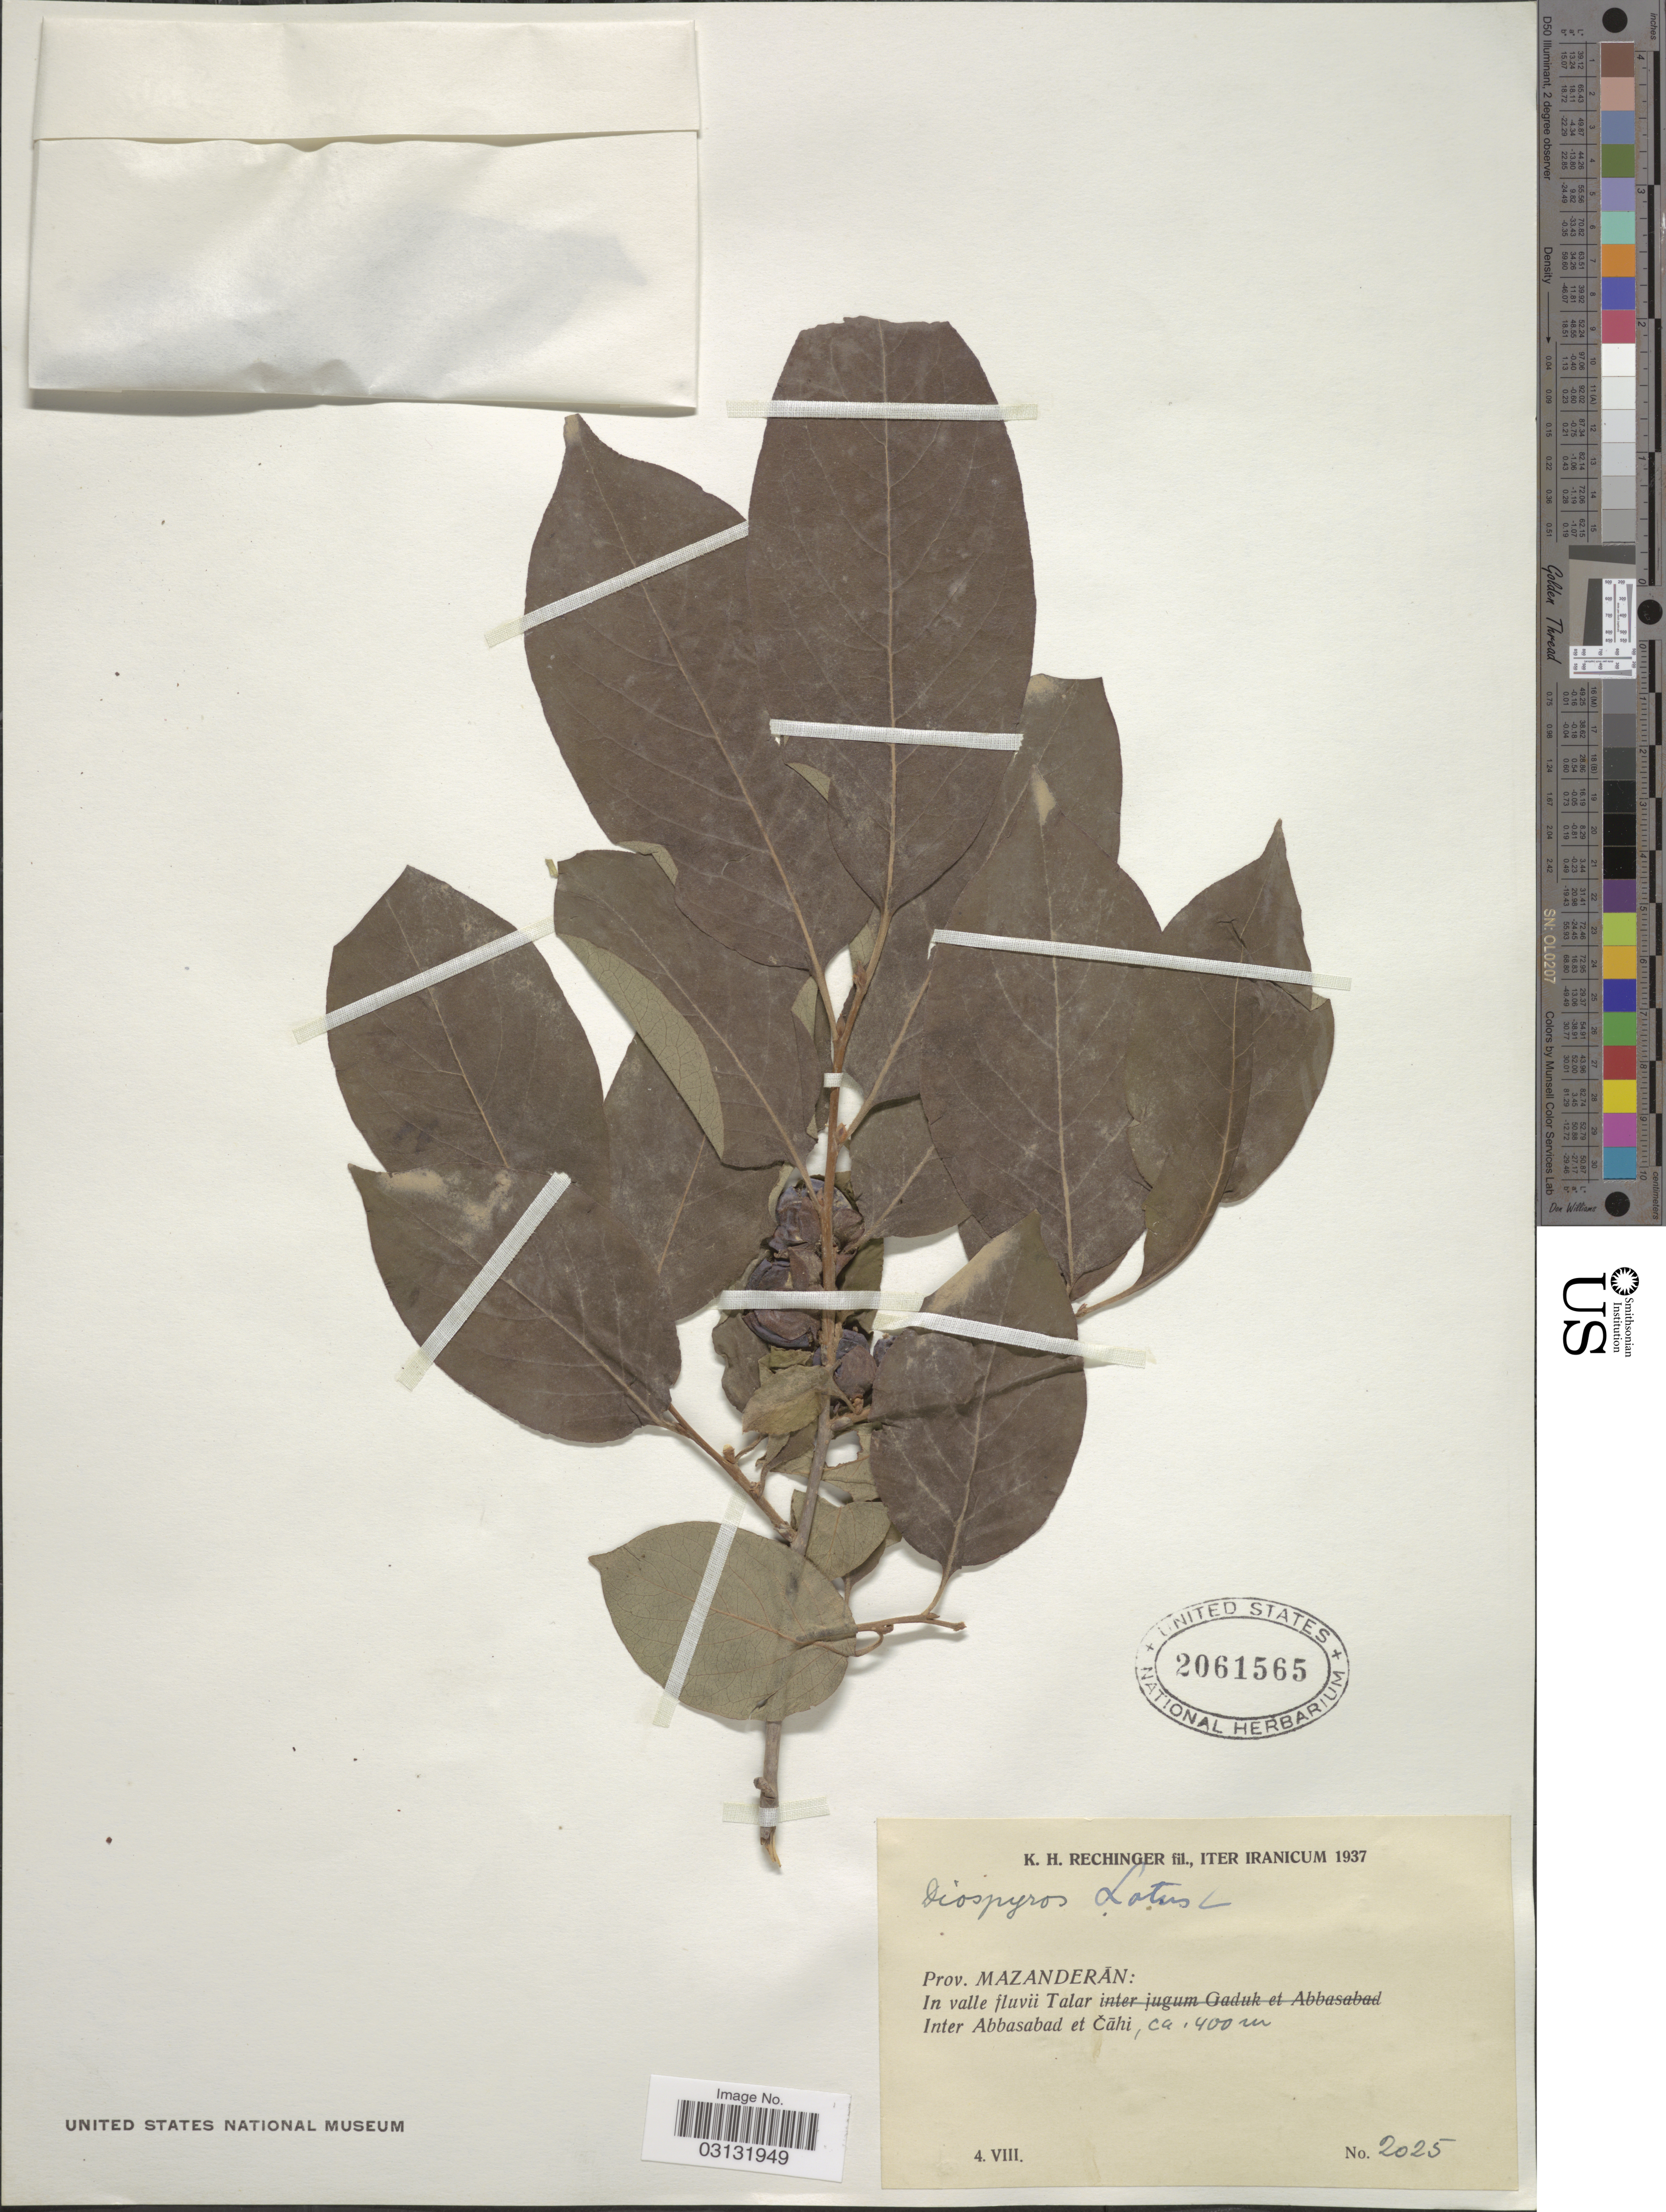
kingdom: Plantae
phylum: Tracheophyta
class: Magnoliopsida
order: Ericales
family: Ebenaceae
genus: Diospyros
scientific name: Diospyros lotus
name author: L.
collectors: K. H. Rechinger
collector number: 2025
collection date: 1937-08-04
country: Iran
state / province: Mazandaran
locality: Prov. Mazanderān: In valle fluvii Talar. Inter Abbasabad et Čāhi.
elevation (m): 400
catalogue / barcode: US 2061565